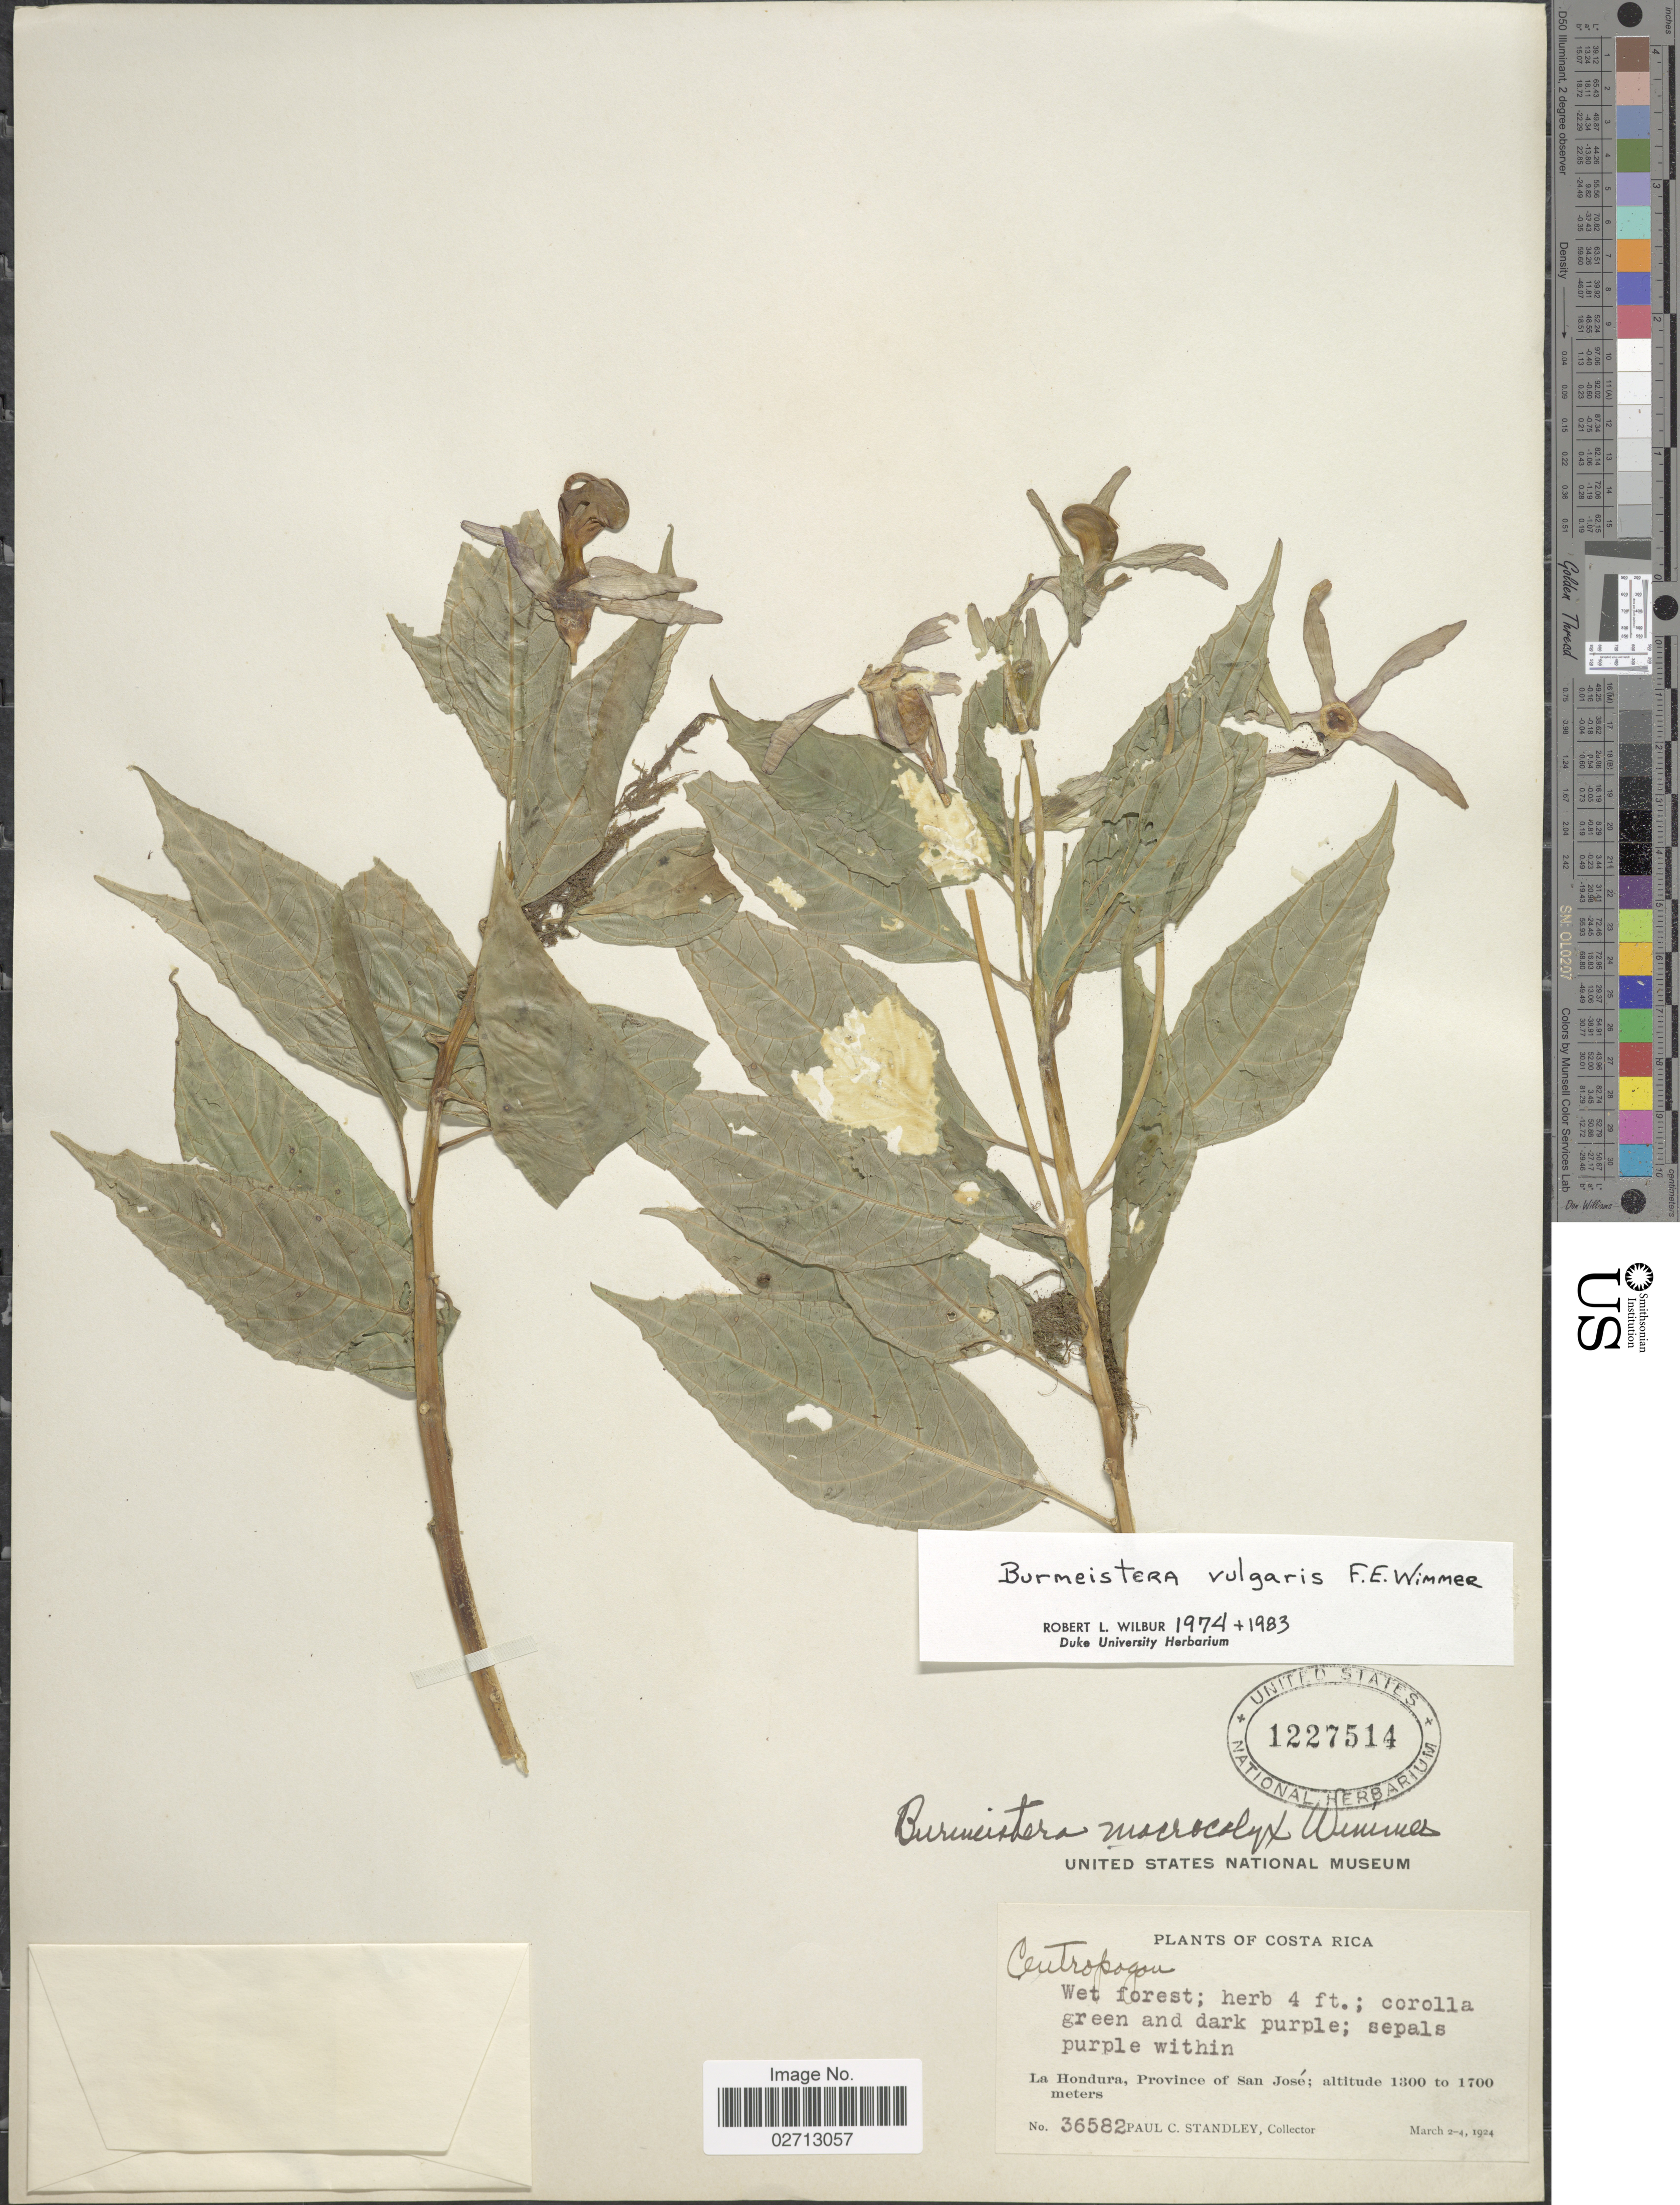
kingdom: Plantae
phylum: Tracheophyta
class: Magnoliopsida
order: Asterales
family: Campanulaceae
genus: Burmeistera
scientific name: Burmeistera vulgaris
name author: E. Wimm.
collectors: P. C. Standley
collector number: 36582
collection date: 1924-03-02/1924-03-04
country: Costa Rica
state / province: San José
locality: La Hondura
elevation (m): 1300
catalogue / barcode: US 1227514